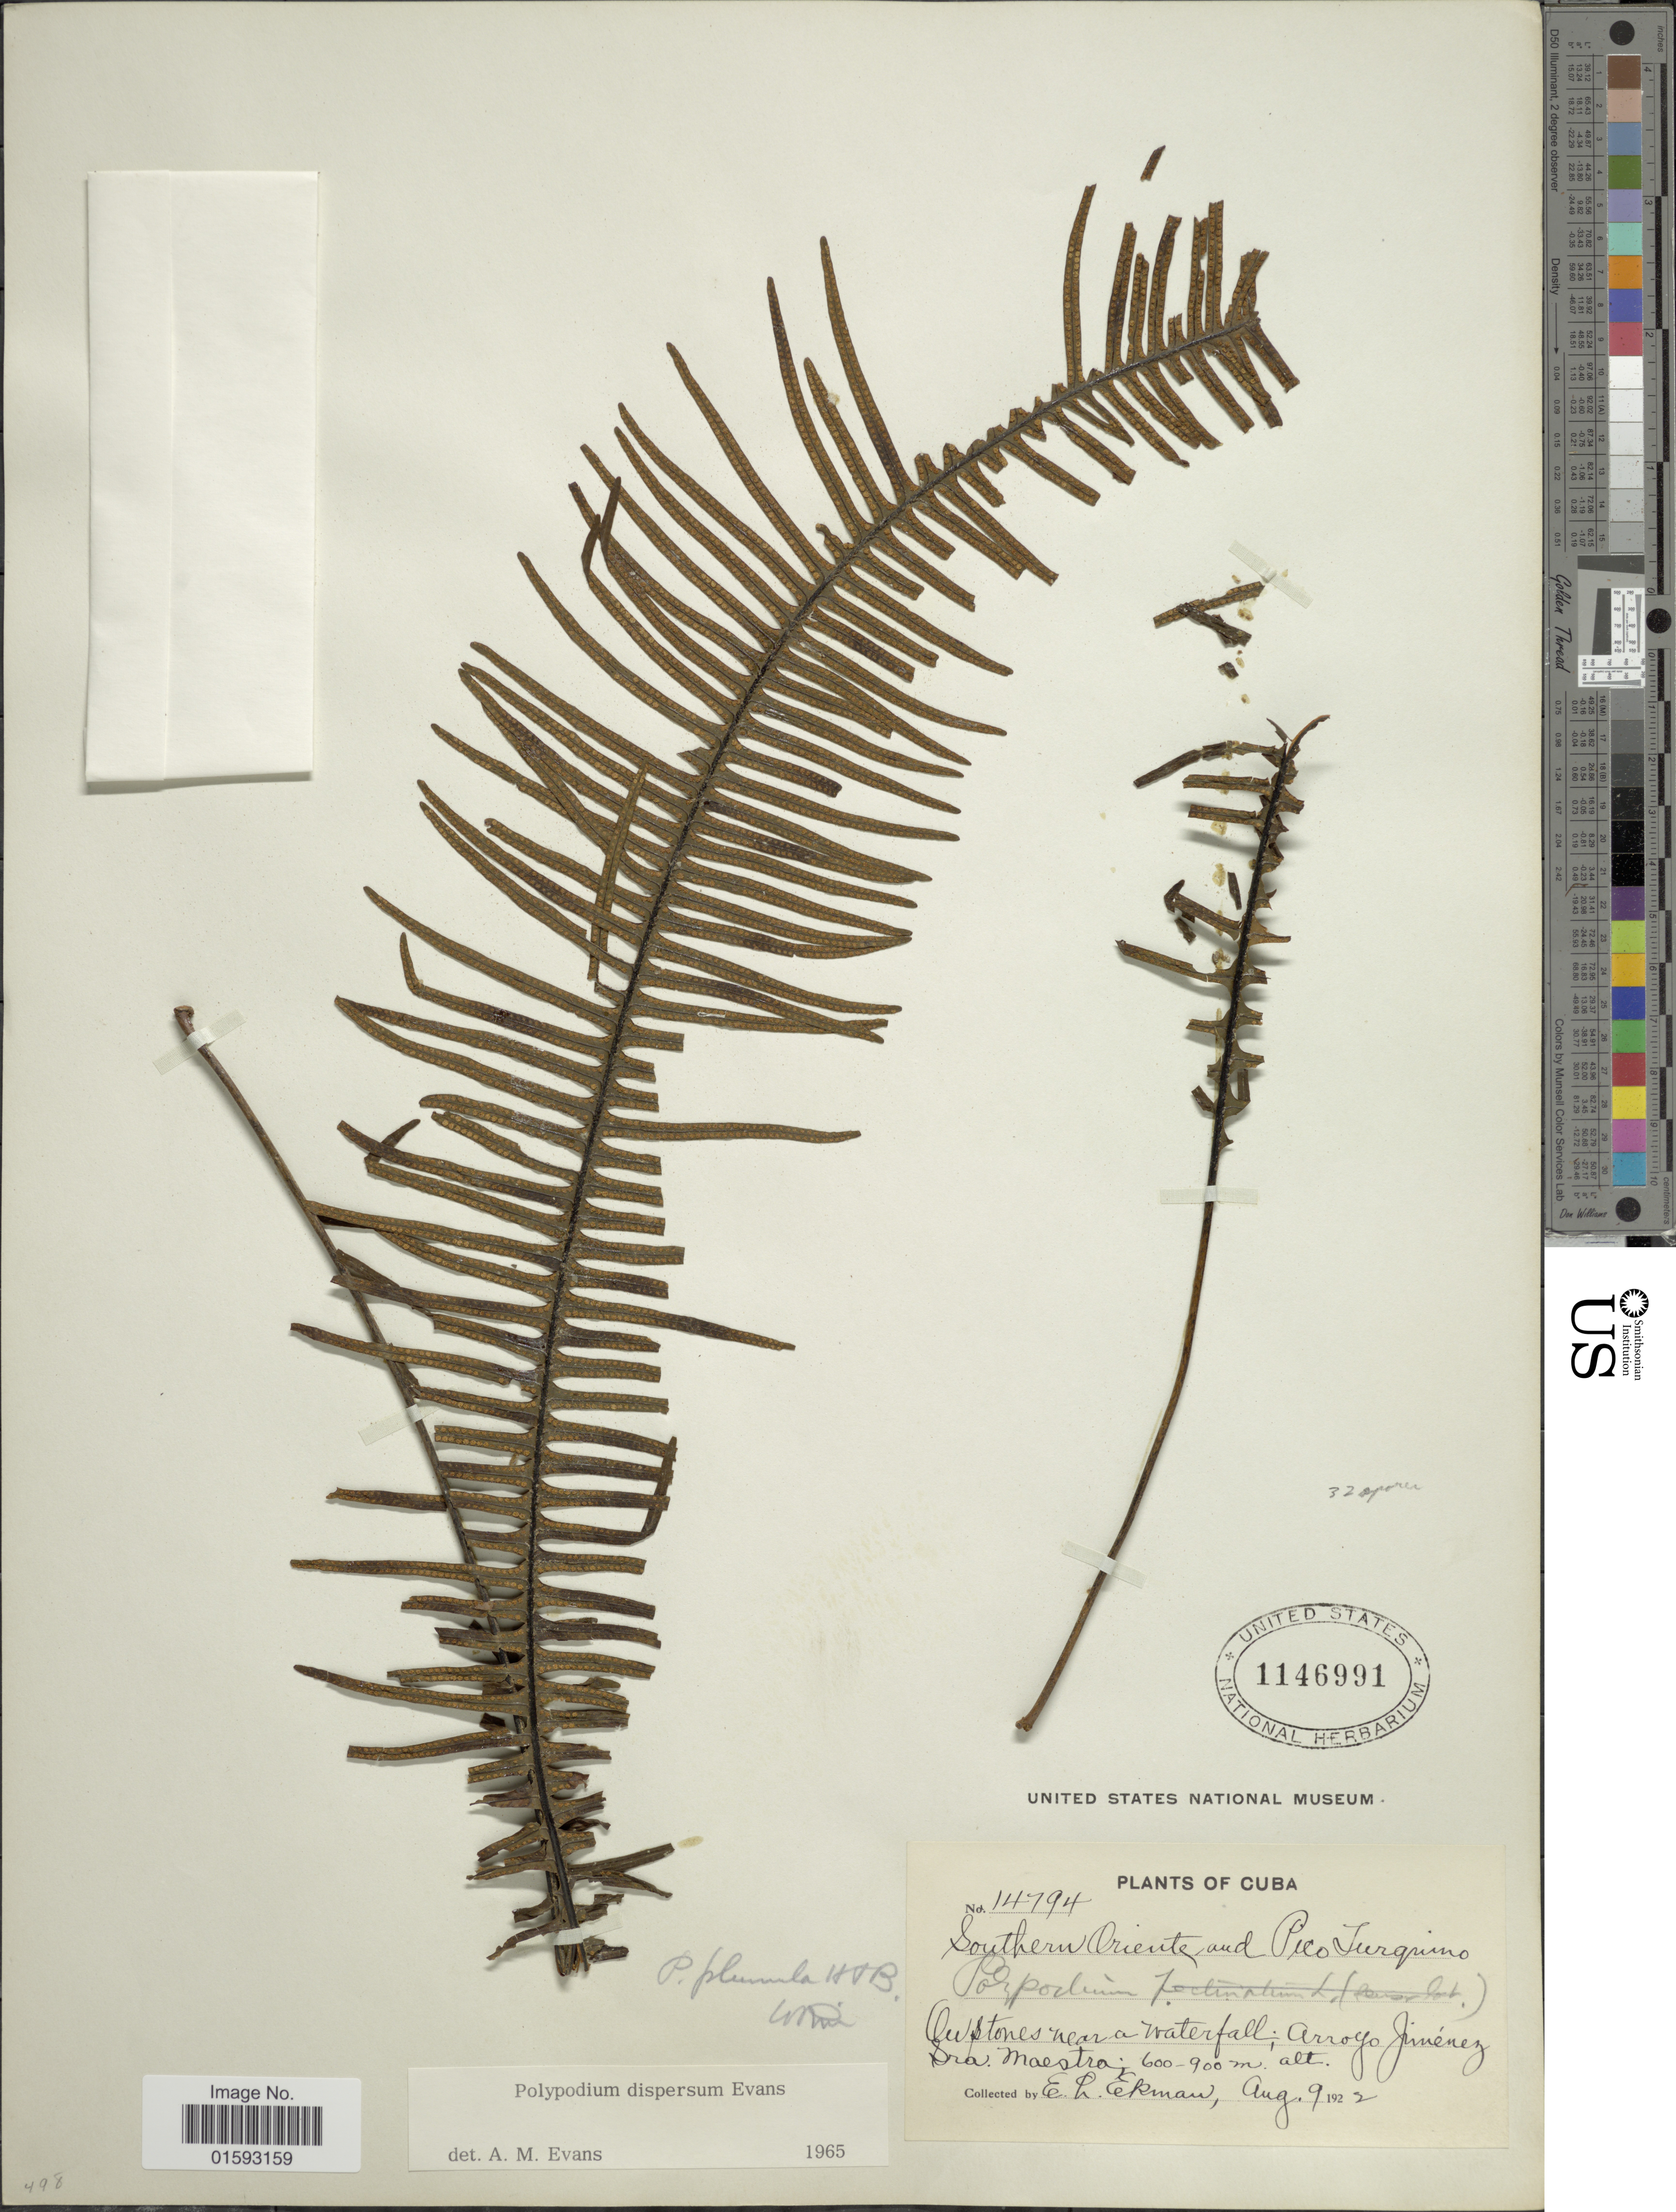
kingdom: Plantae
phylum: Tracheophyta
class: Polypodiopsida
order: Polypodiales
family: Polypodiaceae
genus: Pecluma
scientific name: Pecluma dispersa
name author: (A.M. Evans) M.G. Price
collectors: E. L. Ekman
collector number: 14794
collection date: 1922-10-09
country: Cuba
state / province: Oriente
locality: Southern Oriente and Pico Turquino, on stones near a waterfall, Arroyo Jiménez, Sra. Maestra.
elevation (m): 600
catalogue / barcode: US 1146991